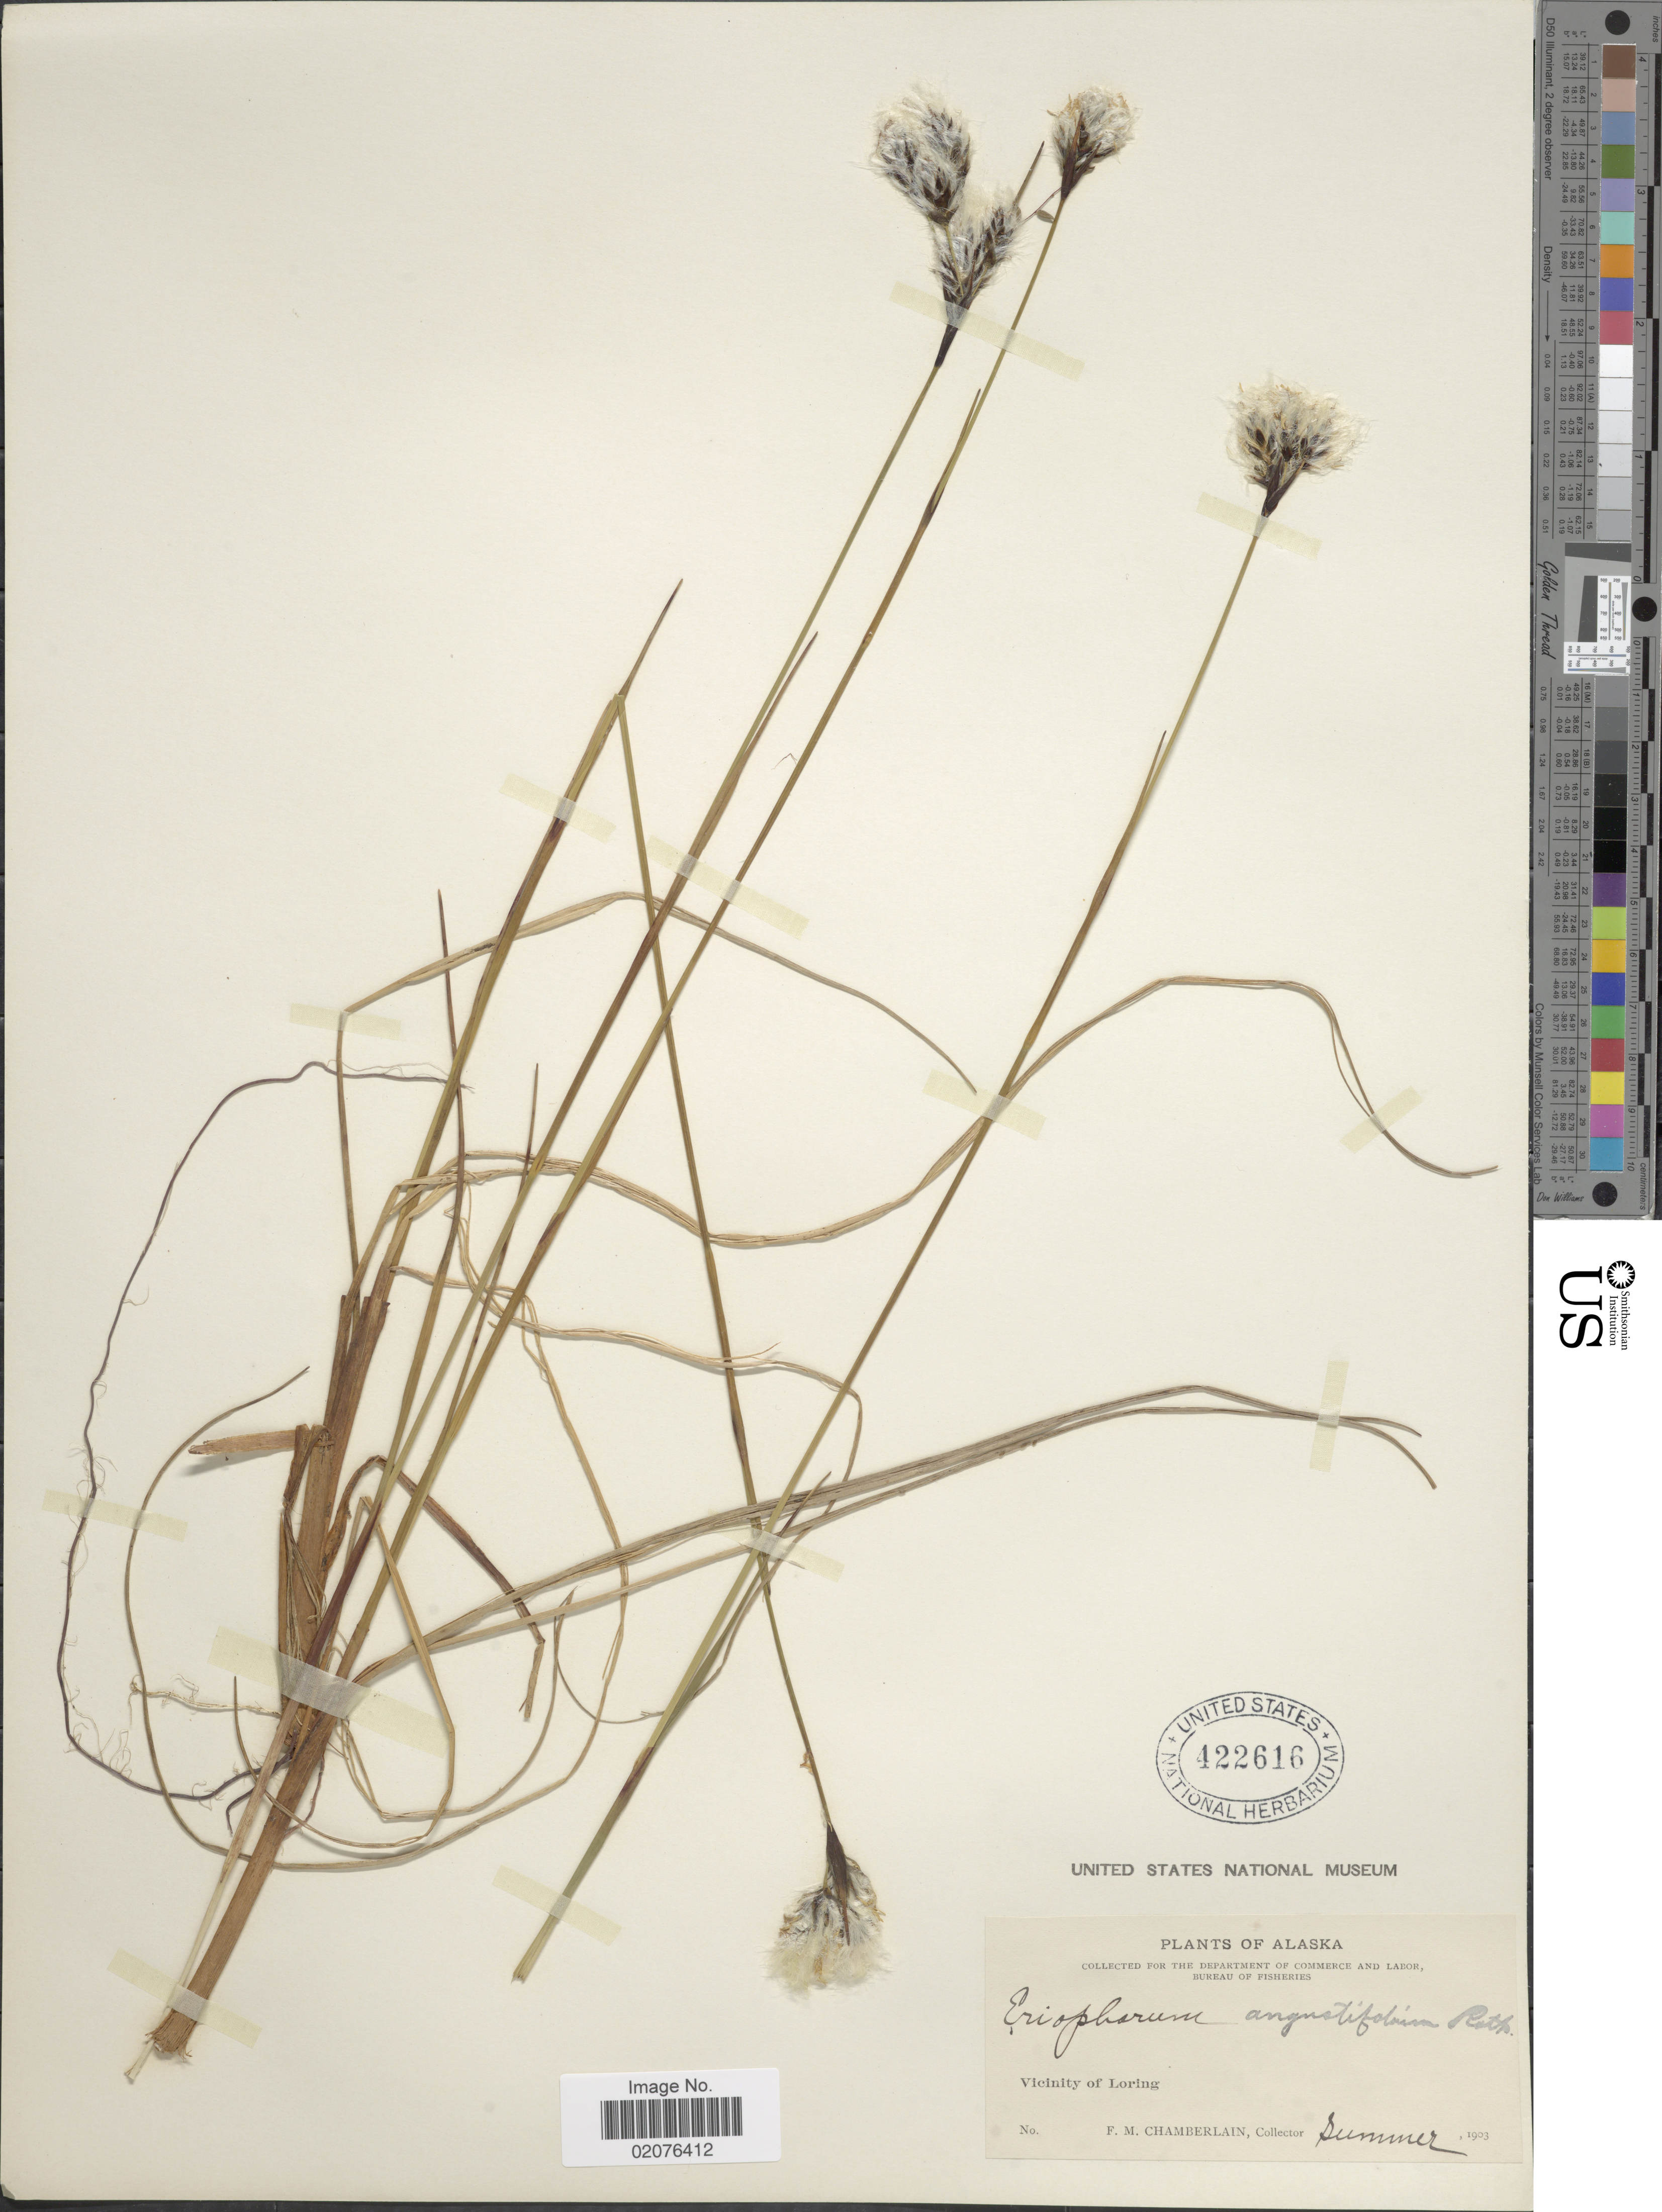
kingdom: Plantae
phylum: Tracheophyta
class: Liliopsida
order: Poales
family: Cyperaceae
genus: Eriophorum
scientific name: Eriophorum angustifolium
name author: Honck.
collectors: F. Chamberlain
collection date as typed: summer 1903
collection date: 1903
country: United States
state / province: Alaska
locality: Vicinity of Loring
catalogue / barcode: US 422616